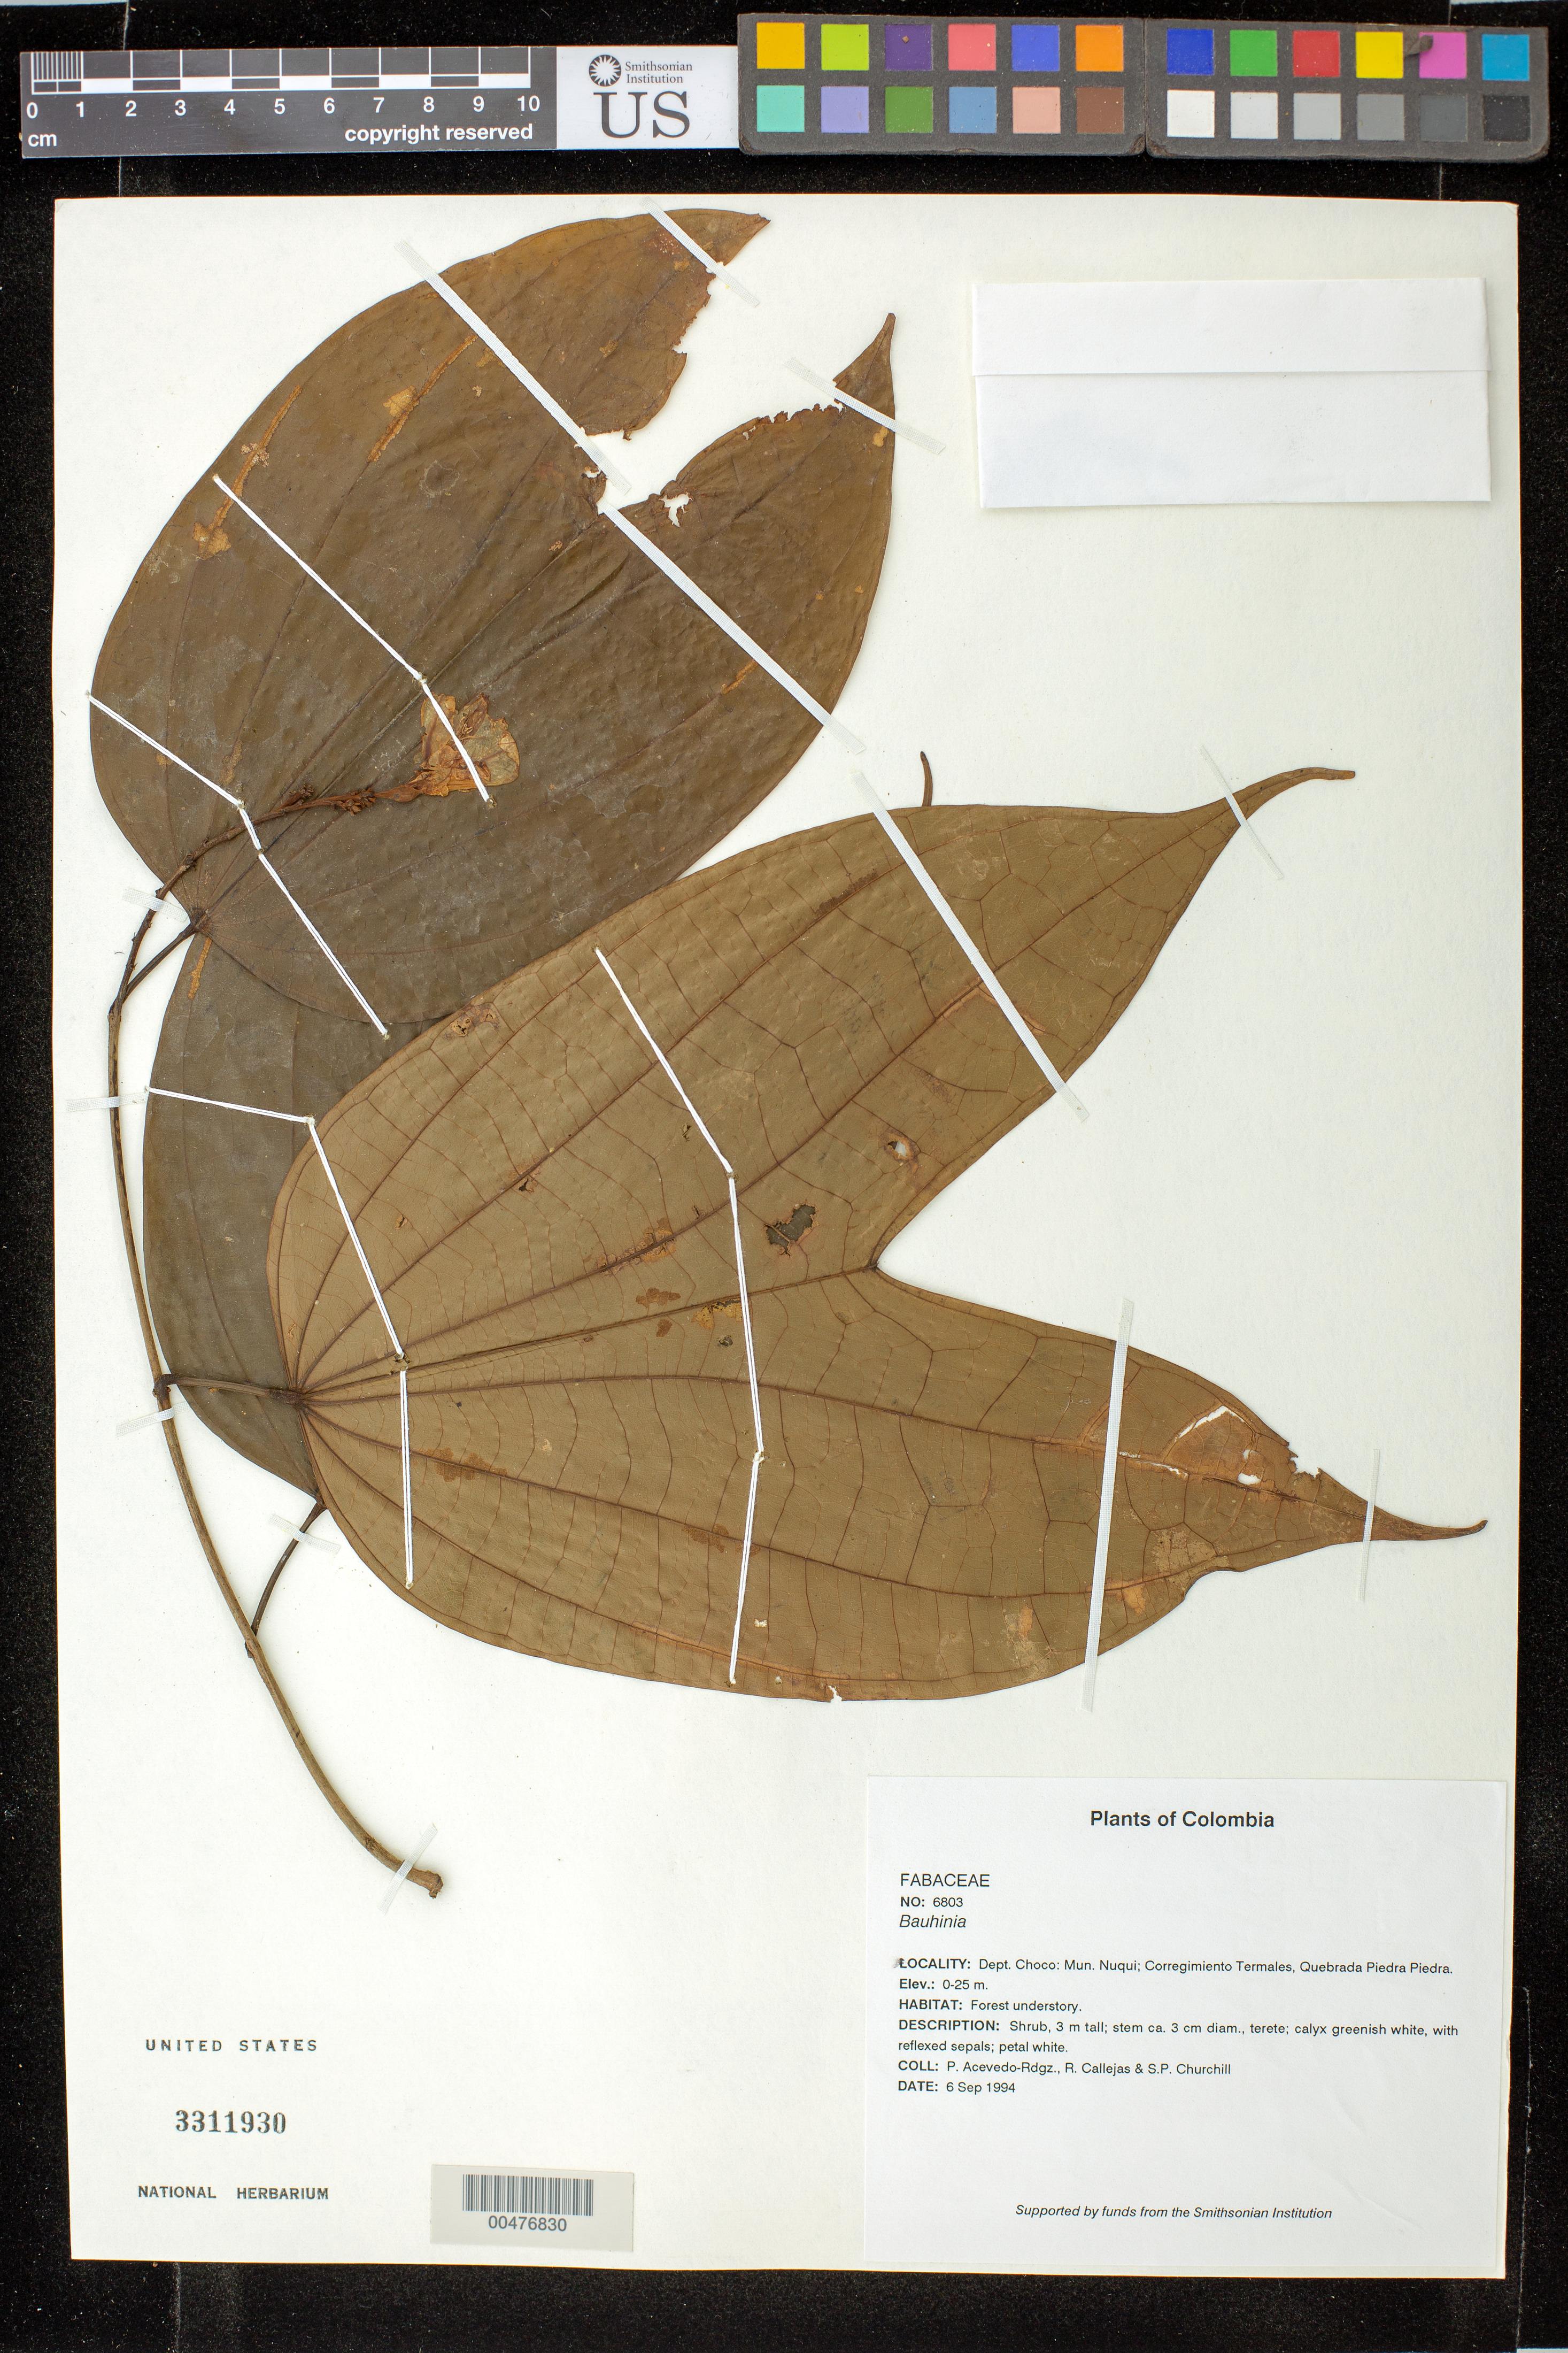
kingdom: Plantae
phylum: Tracheophyta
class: Magnoliopsida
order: Fabales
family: Fabaceae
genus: Bauhinia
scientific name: Bauhinia sp.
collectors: P. Acevedo-Rodr., R. Callejas & S. Churchill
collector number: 6803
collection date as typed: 06 Sep 1994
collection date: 1994-09-06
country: Colombia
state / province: Chocó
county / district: Nuqui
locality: Depart. Choco; Mun. Nuqui; Corregimiento Termales. Quebrada Piedra Piedra.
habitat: Forest understory.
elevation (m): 0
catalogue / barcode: US 3311930